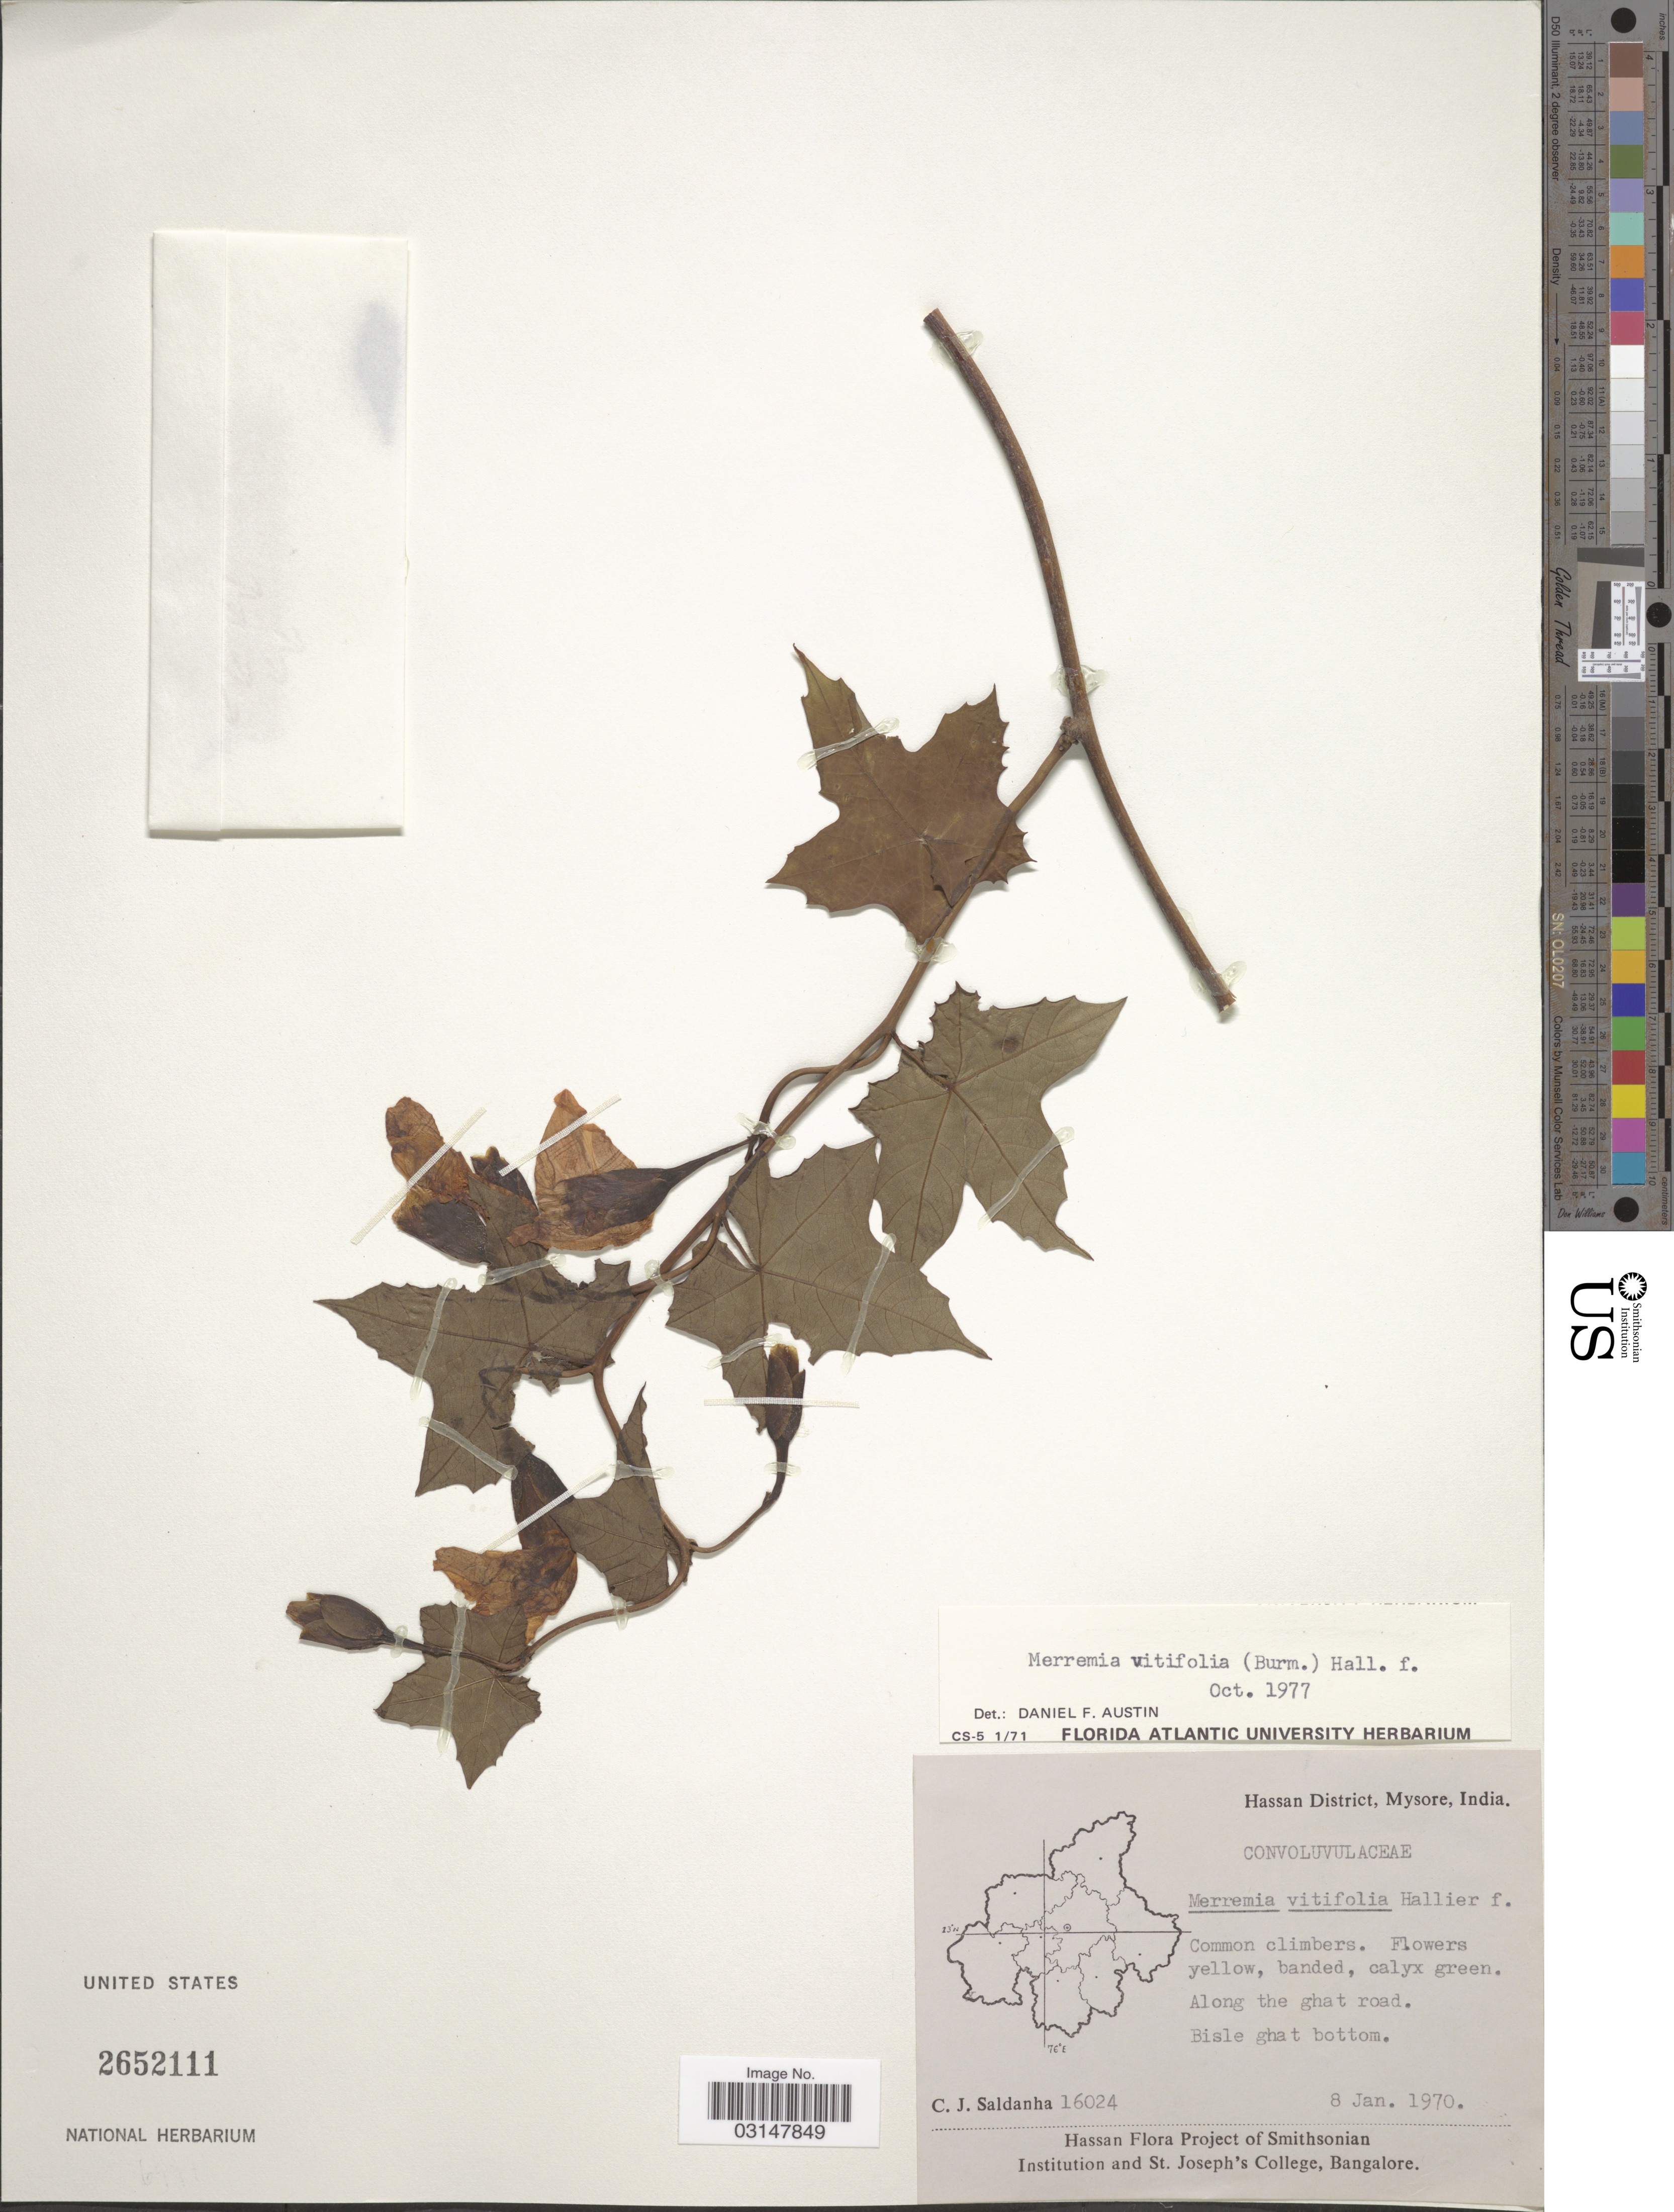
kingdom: Plantae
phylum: Tracheophyta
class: Magnoliopsida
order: Solanales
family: Convolvulaceae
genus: Distimake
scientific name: Distimake vitifolius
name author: (Burm. f.) Pisuttimarn & Petrongari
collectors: C. J. Saldanha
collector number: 16024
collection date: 1970-01-08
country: India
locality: Hassan District, Mysore. Along the ghat road. Bisle ghat bottom.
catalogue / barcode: US 2652111